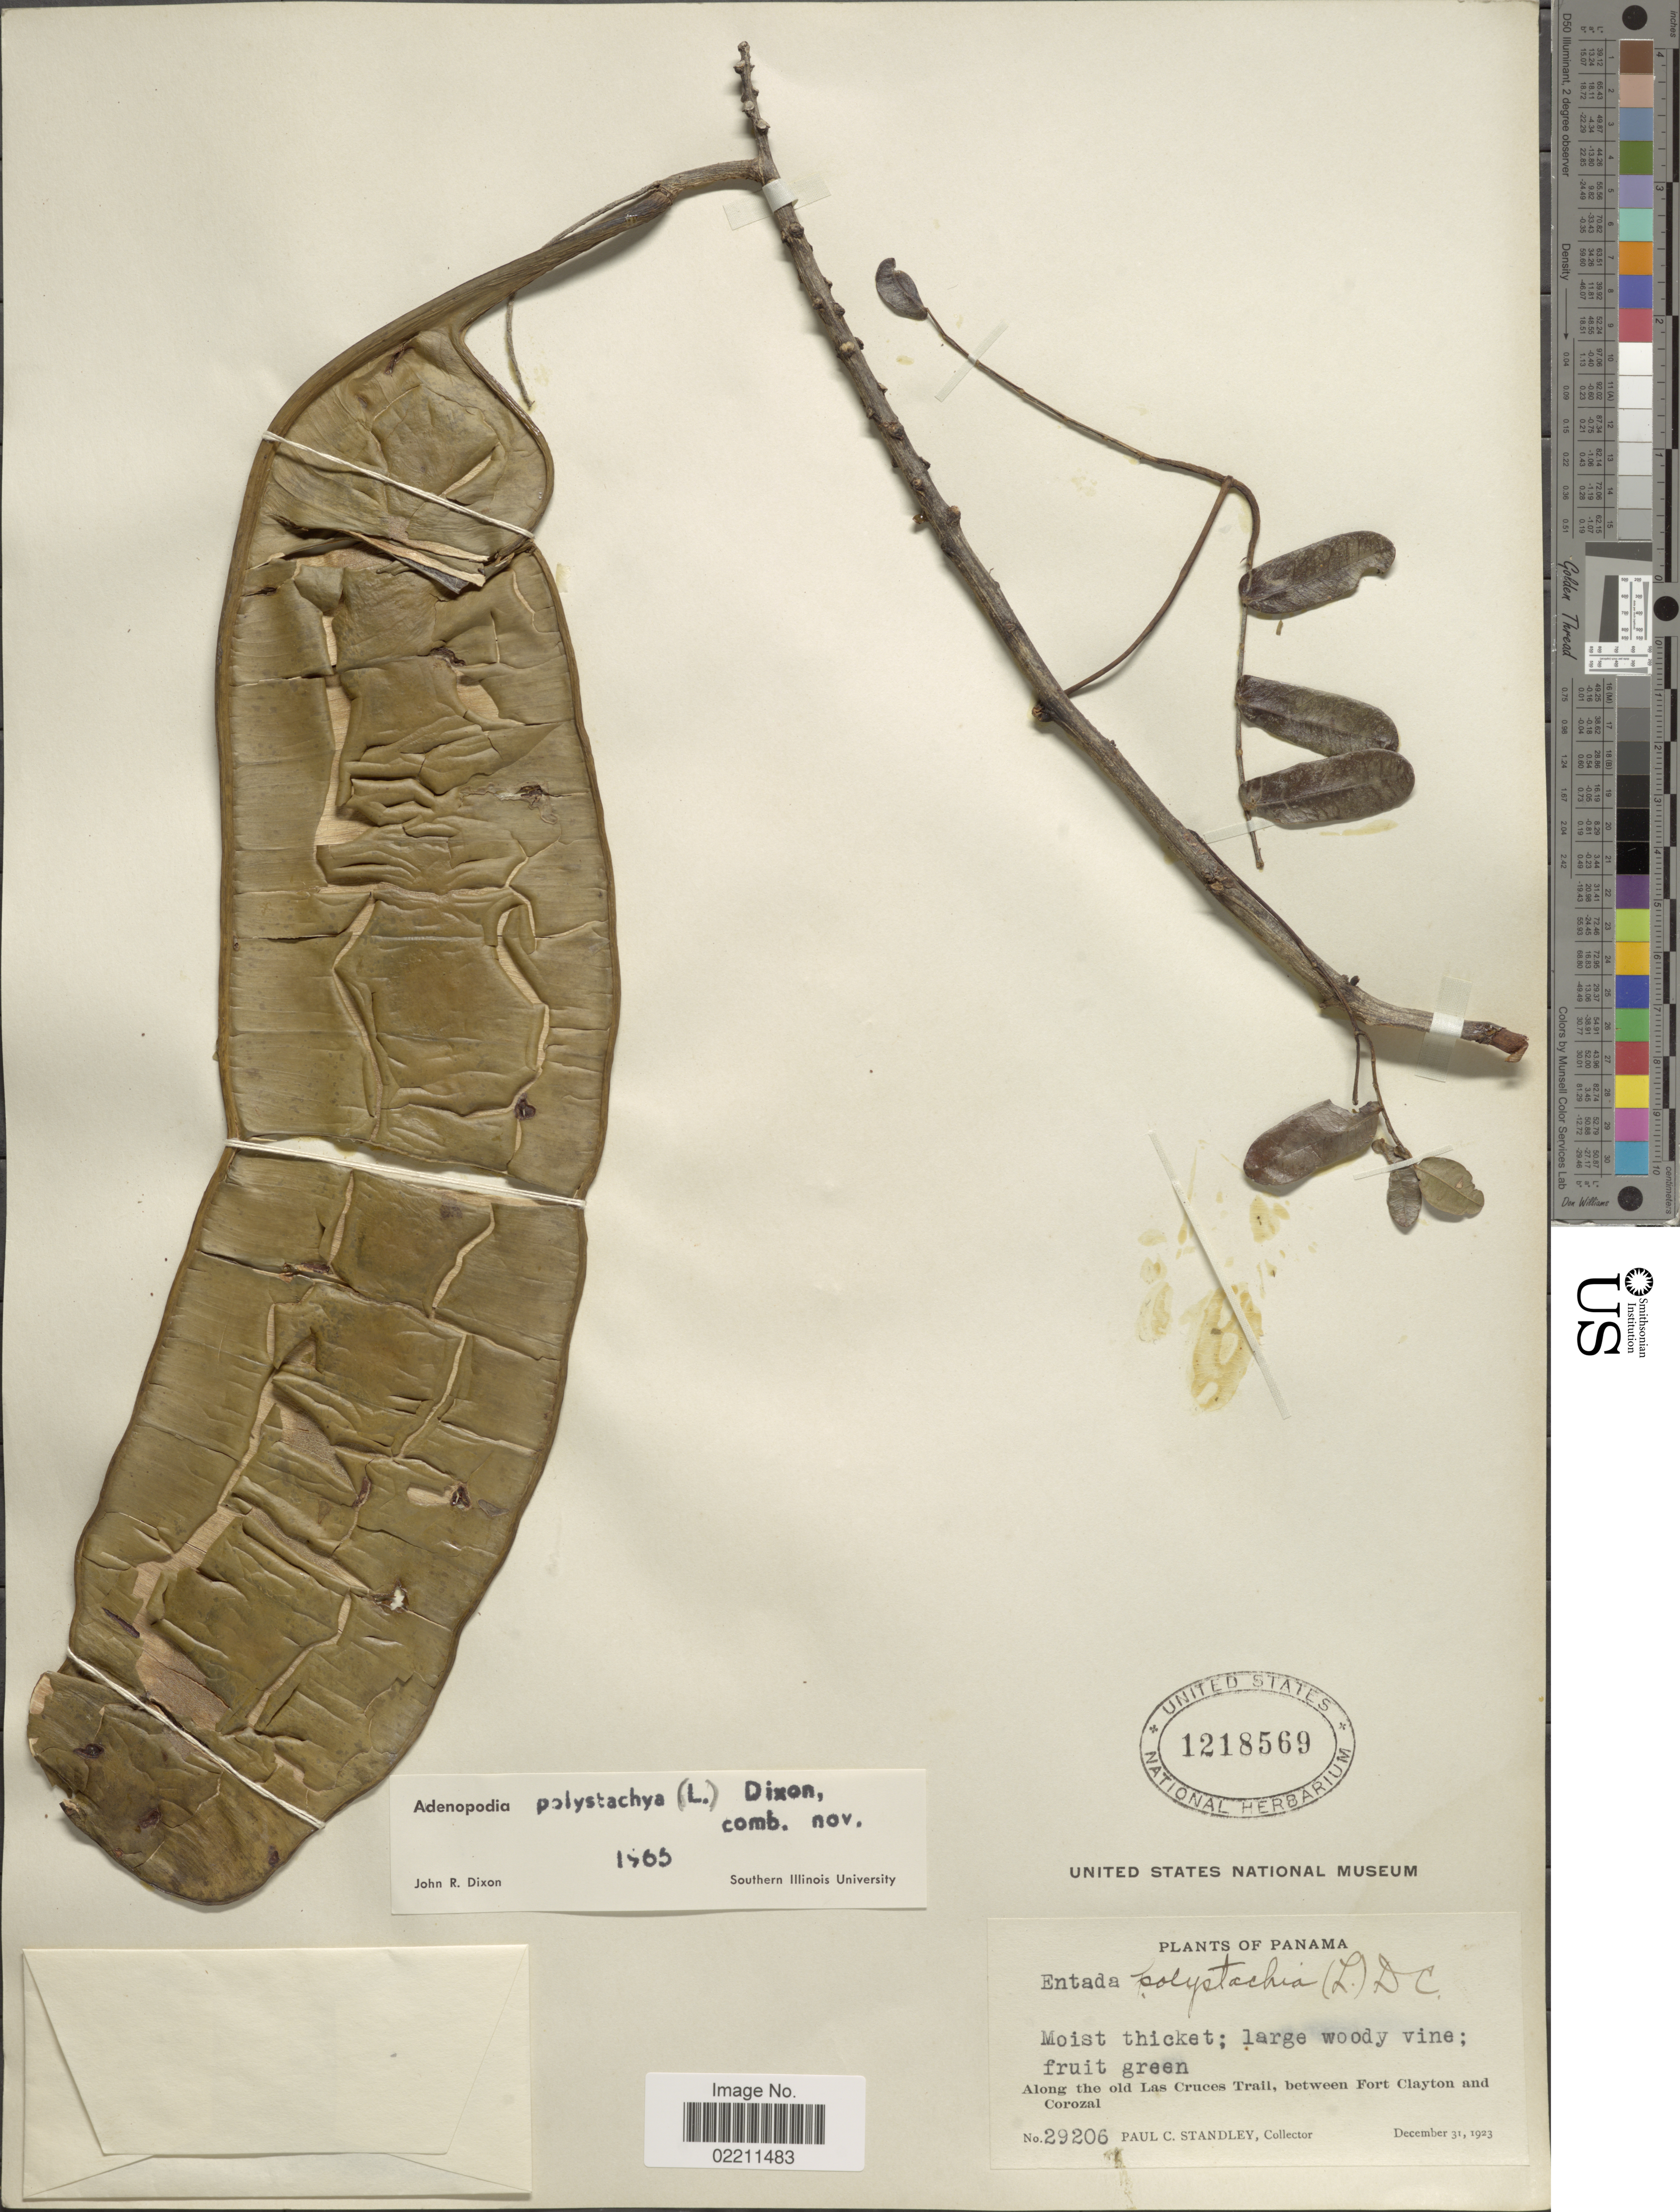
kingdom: Plantae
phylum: Tracheophyta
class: Magnoliopsida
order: Fabales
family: Fabaceae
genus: Entada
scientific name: Entada polystachya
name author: (L.) DC.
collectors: P. C. Standley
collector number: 29206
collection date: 1923-12-31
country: Panama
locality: Panama, Along the old Las Cruces Trail, between Fort Clayton and Corozal.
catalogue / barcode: US 1218569